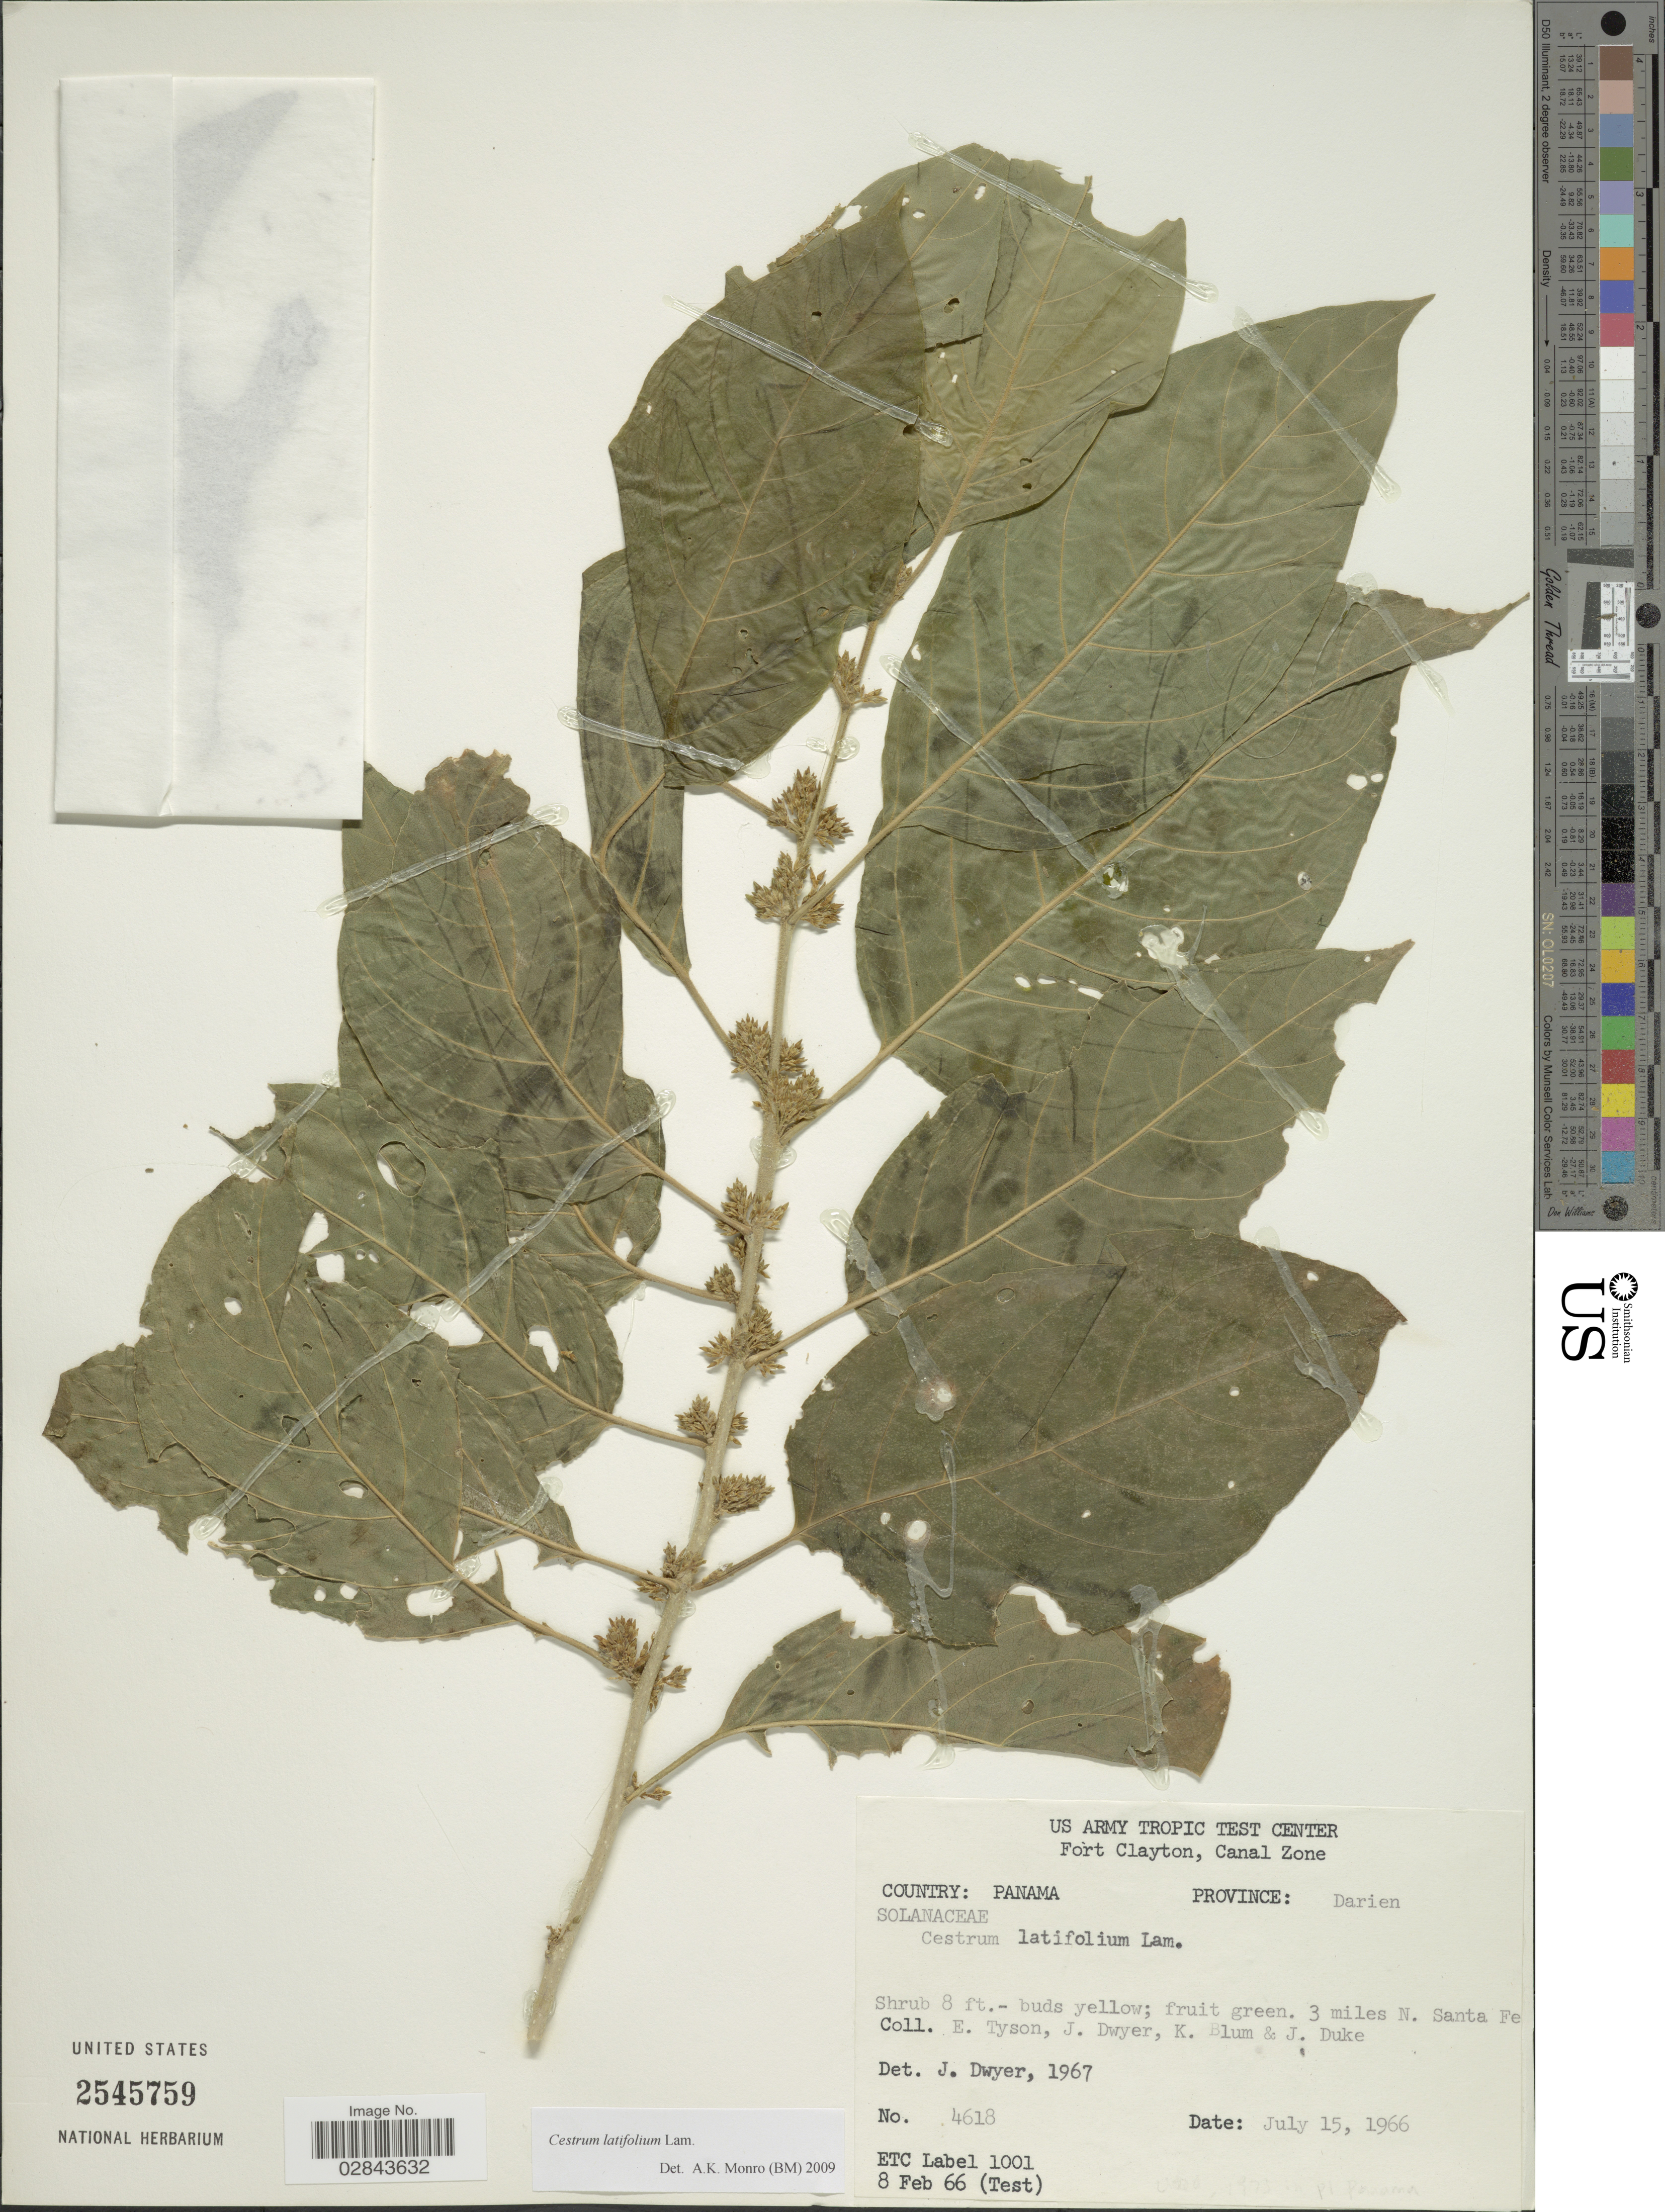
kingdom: Plantae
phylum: Tracheophyta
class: Magnoliopsida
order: Solanales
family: Solanaceae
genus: Cestrum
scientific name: Cestrum latifolium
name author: Lam.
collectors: E. Tyson, J. Dwyer, K. Blum & J. Duke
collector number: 4618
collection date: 1966-07-15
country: Panama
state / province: Darién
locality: Fort Clayton, Canal Zone, Country: Panama, Province: Darien, 3 miles N. Santa Fe.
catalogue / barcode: US 2545759